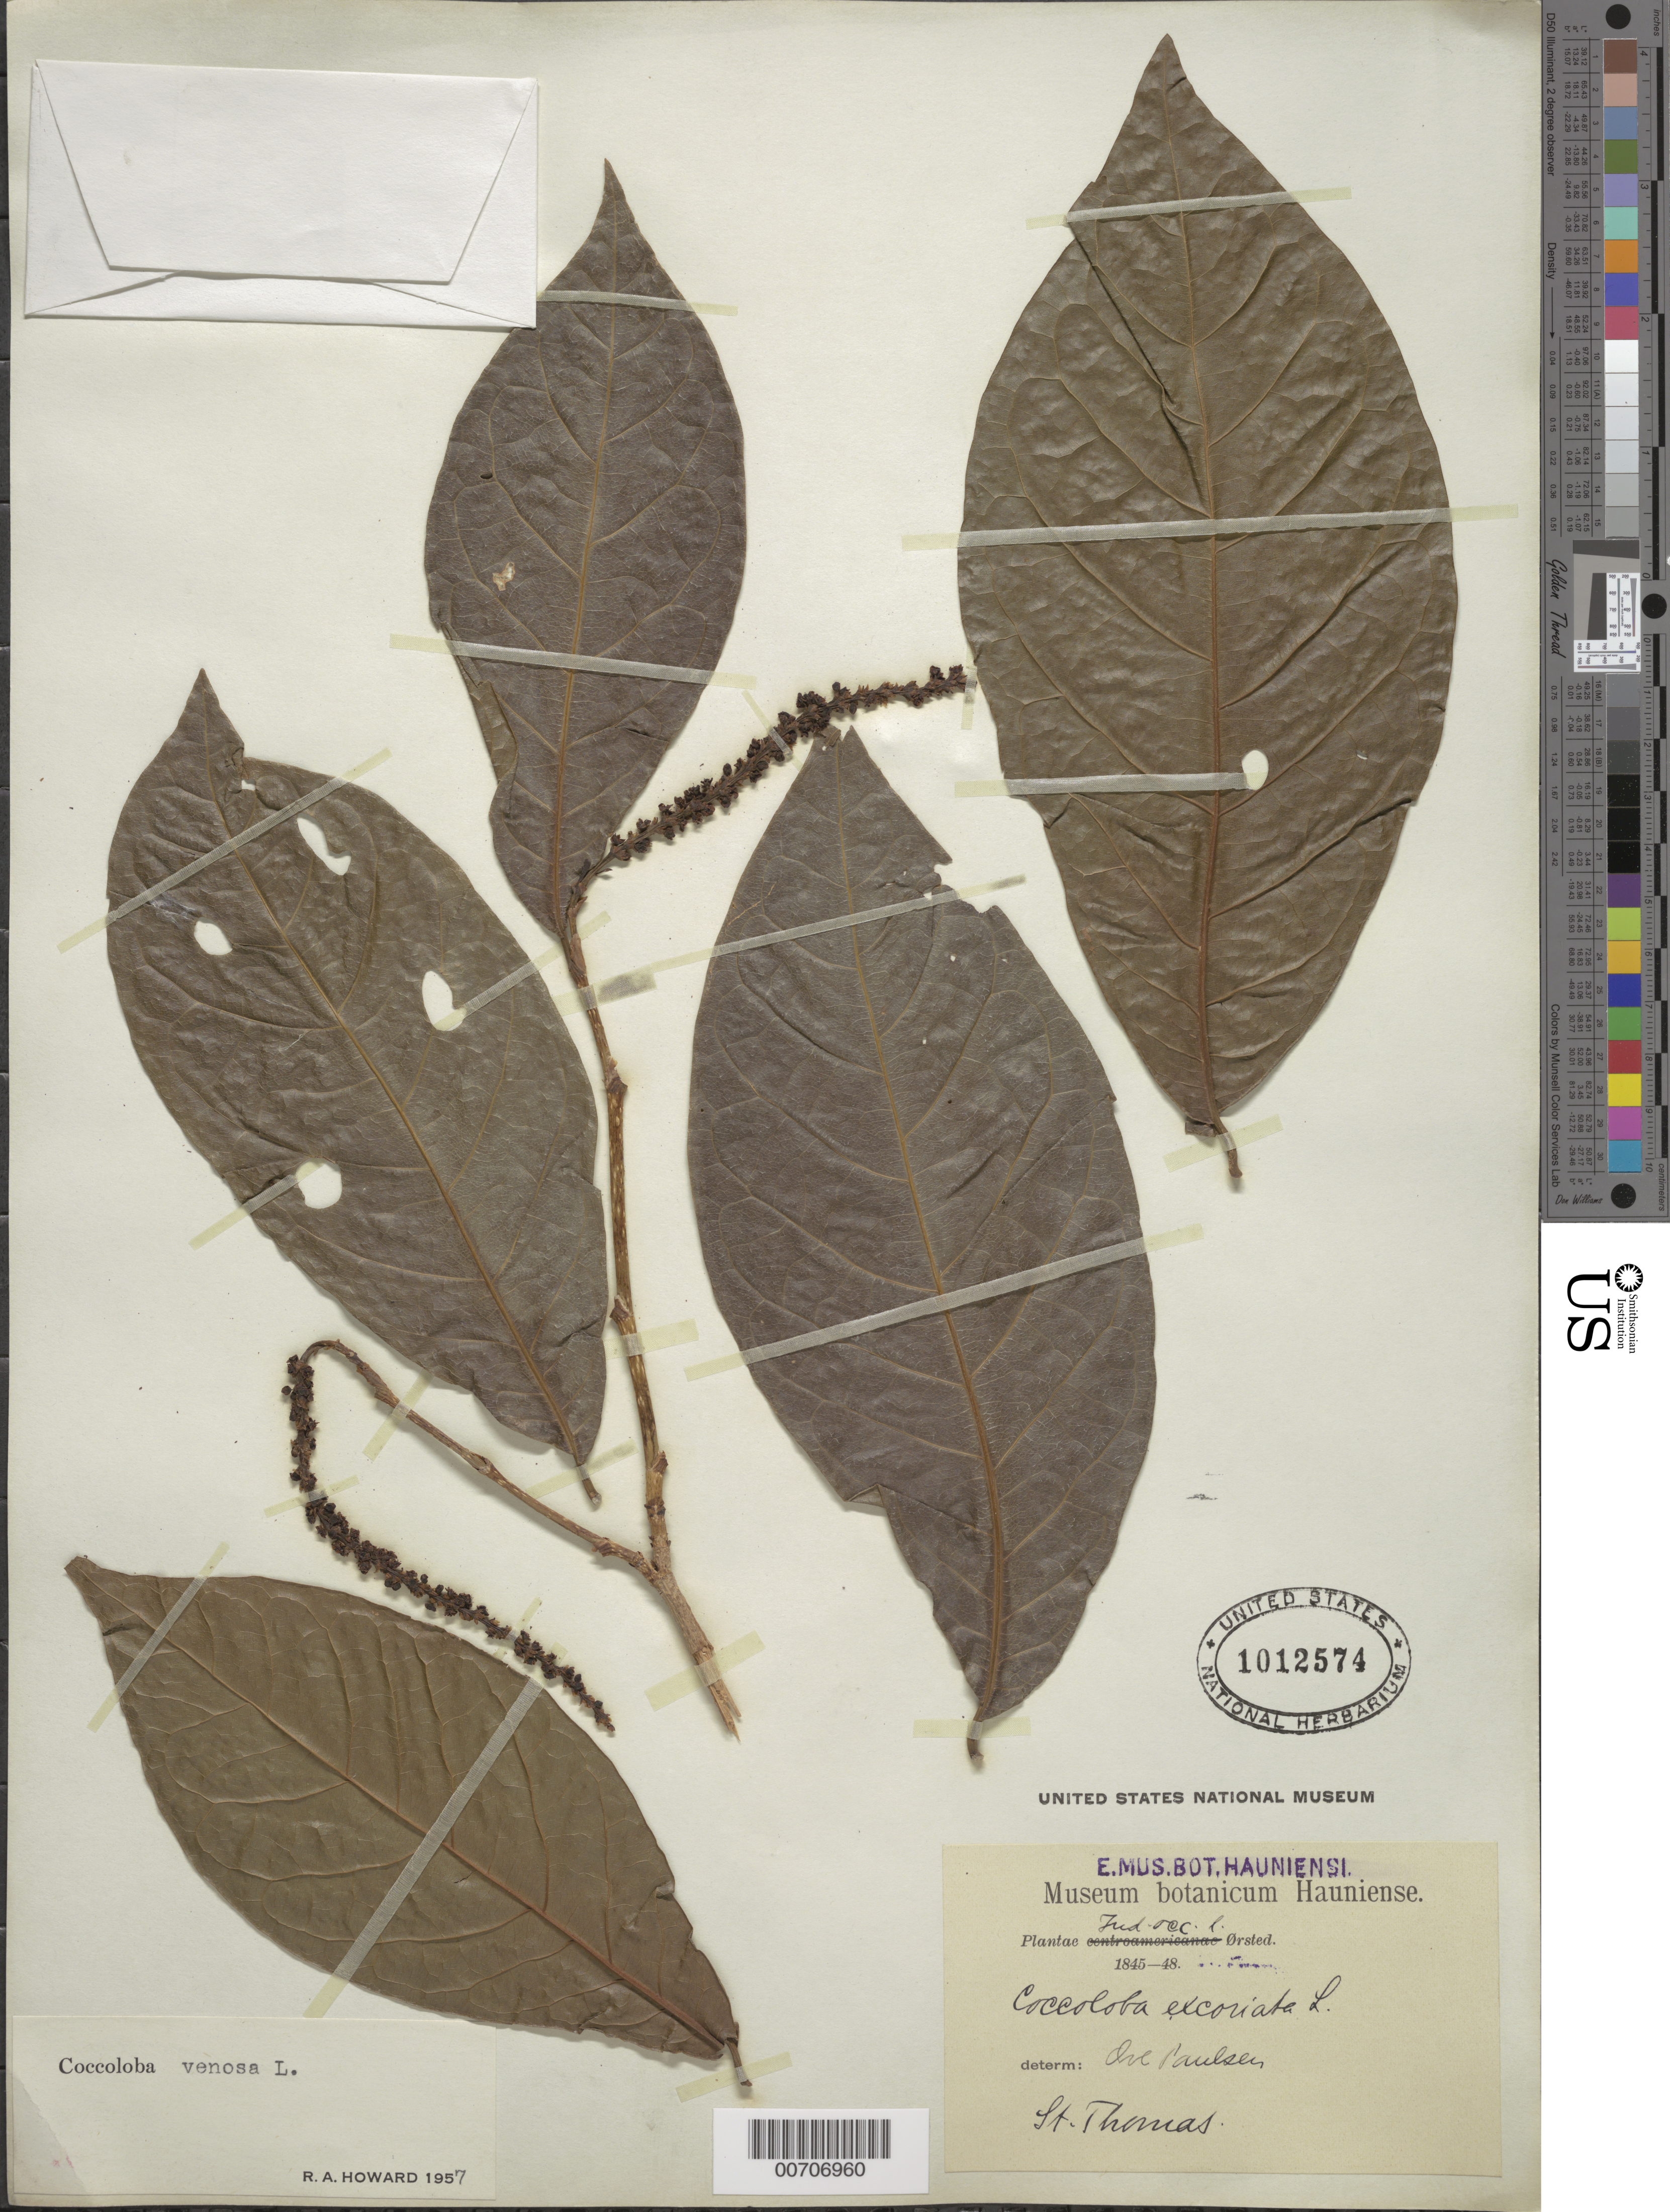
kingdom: Plantae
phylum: Tracheophyta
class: Magnoliopsida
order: Caryophyllales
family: Polygonaceae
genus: Coccoloba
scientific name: Coccoloba venosa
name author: L.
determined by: Howard, R. A.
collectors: A. S. Oersted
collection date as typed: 1845 to -- --- 1848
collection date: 1845/1848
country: U.S. Virgin Islands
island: St. Thomas Island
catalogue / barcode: US 1012574